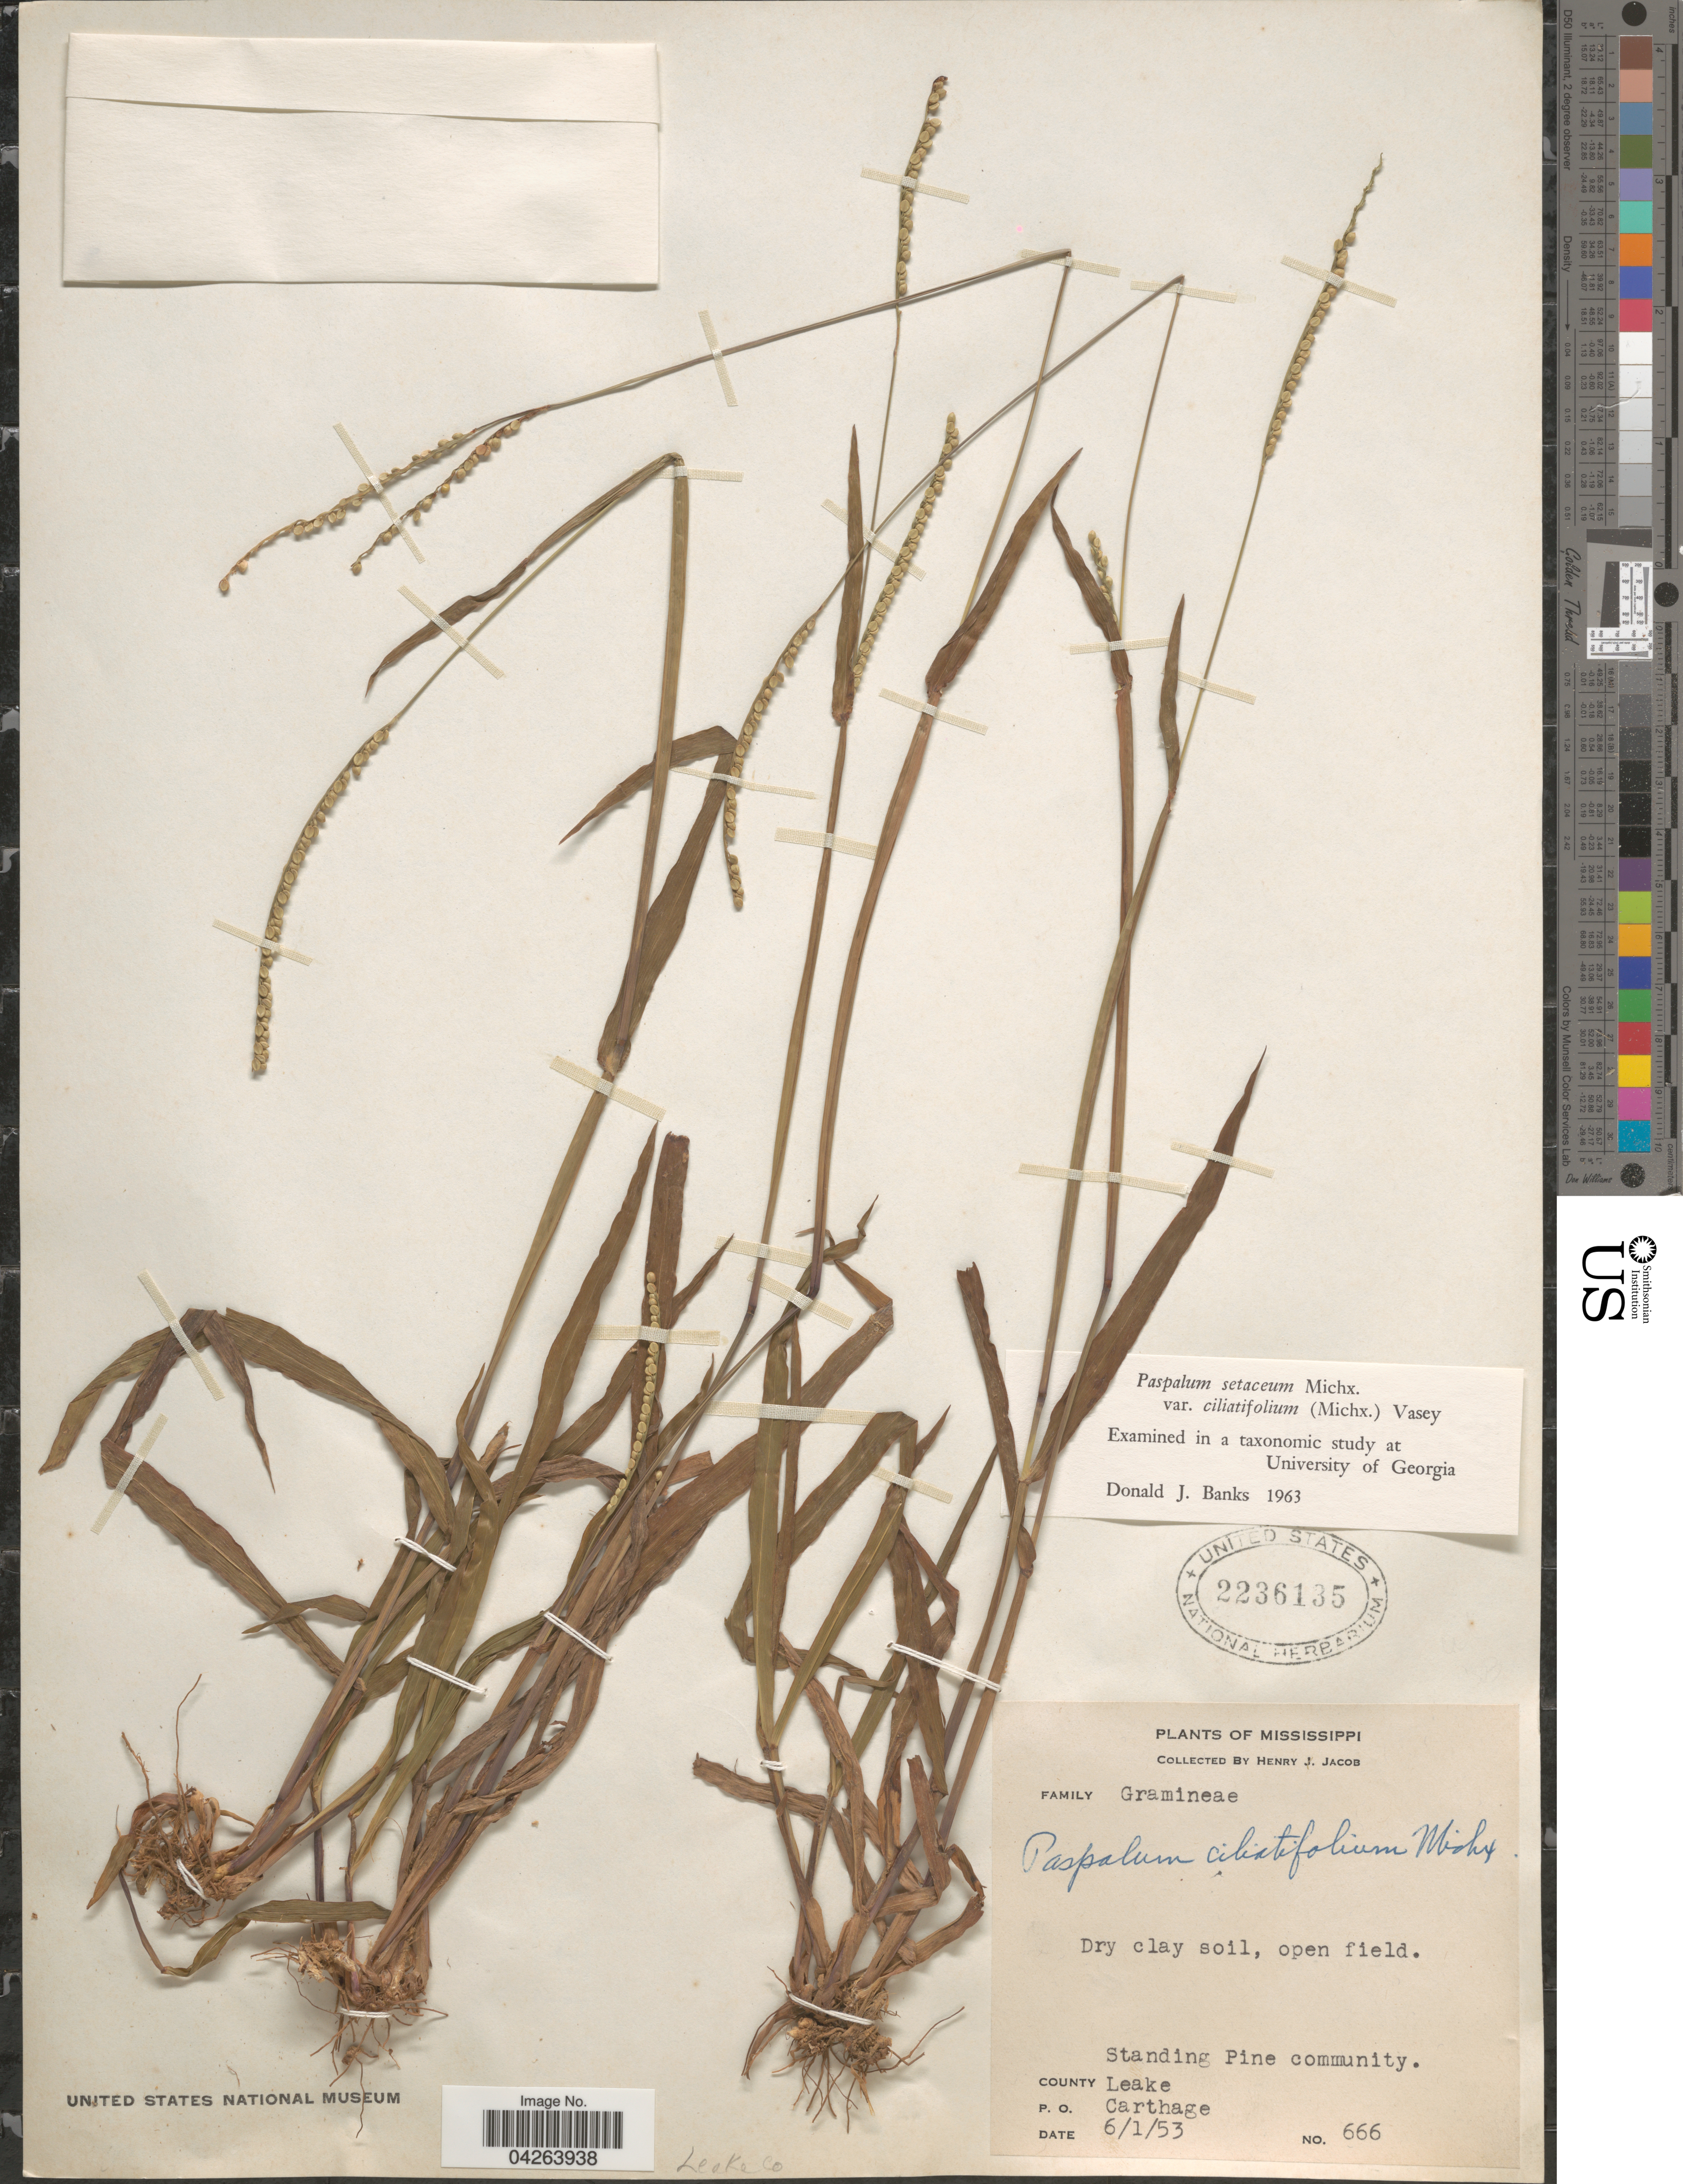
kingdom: Plantae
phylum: Tracheophyta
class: Liliopsida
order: Poales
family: Poaceae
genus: Paspalum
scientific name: Paspalum setaceum var. ciliatifolium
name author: (Michx.) Vasey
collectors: H. Jacob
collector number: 666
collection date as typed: Transcribed d/m/y: 1/6/53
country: United States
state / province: Mississippi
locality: Standing Pine community. County Leake. P.O. Carthage.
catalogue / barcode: US 2236135